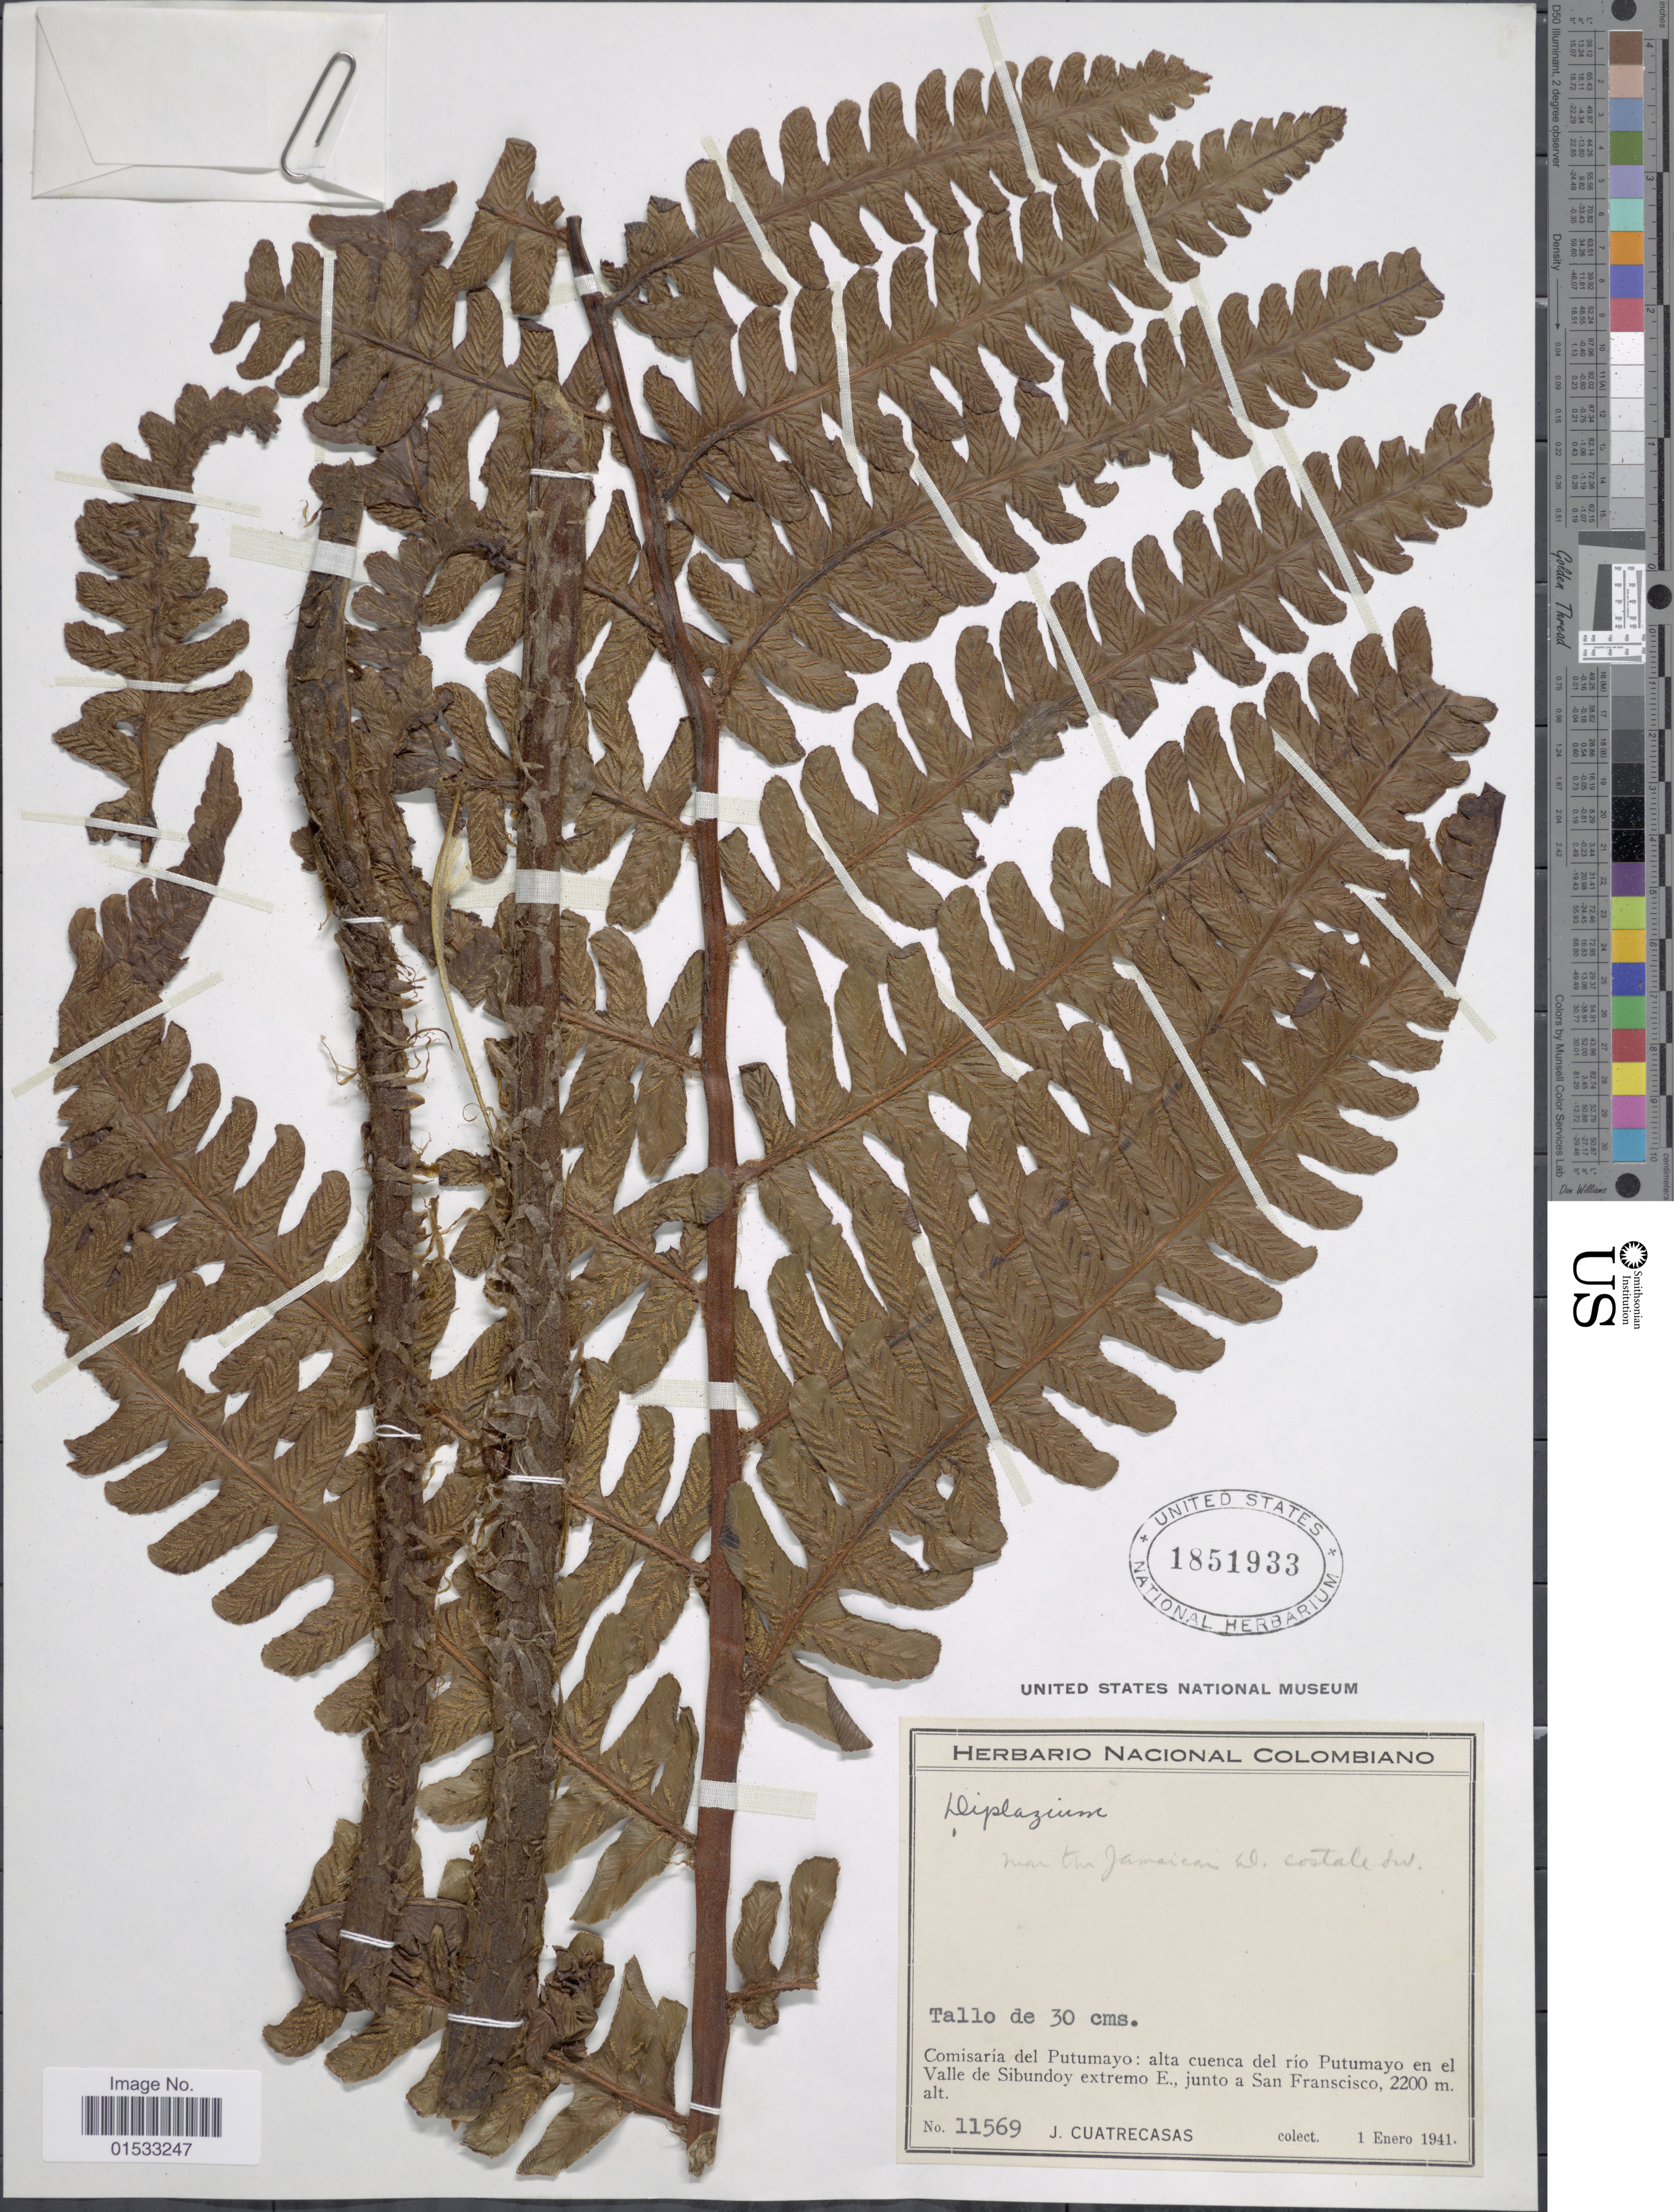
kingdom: Plantae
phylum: Tracheophyta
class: Polypodiopsida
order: Polypodiales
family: Athyriaceae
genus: Diplazium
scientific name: Diplazium sp.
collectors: J. Cuatrecasas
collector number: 11569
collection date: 1941-01-01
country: Colombia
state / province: Putumayo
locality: Alta cuenca del río Putuyamo en el Valle de Sibundoy extremo E., junto a San Franscisco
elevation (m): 2200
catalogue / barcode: US 1851933